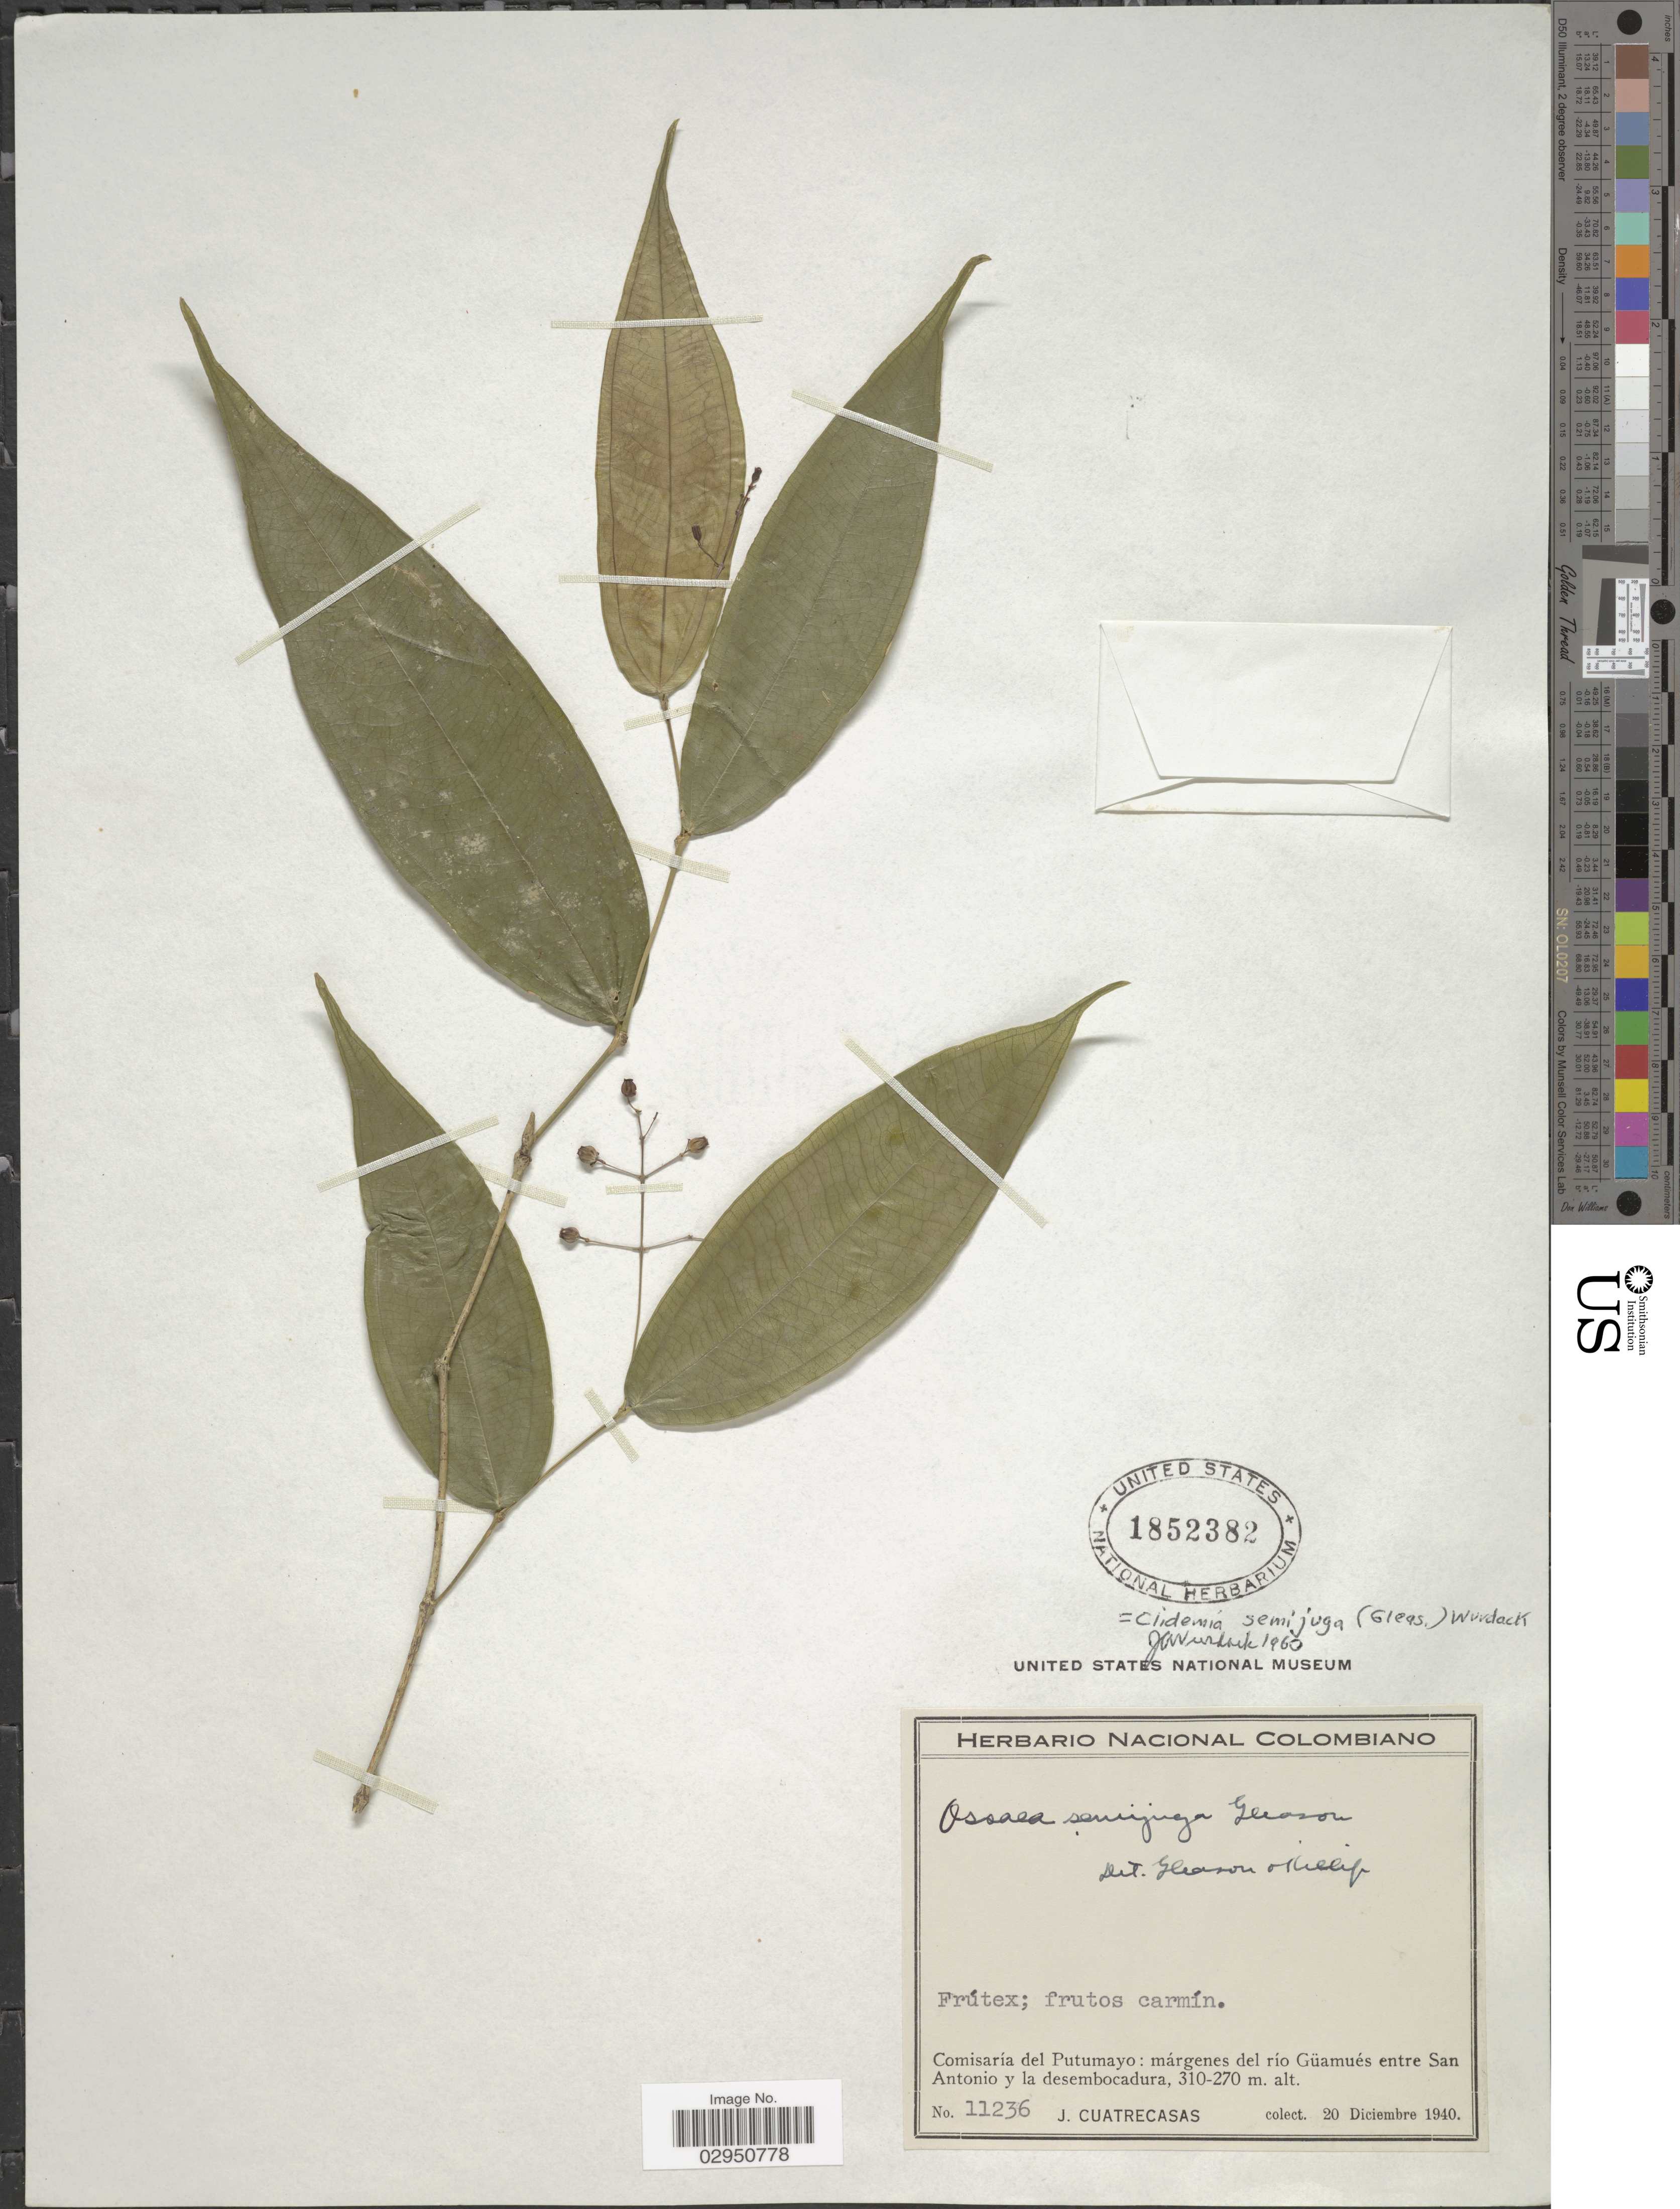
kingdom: Plantae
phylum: Tracheophyta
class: Magnoliopsida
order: Myrtales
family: Melastomataceae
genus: Clidemia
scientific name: Clidemia semijuga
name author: (Gleason) Wurdack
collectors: J. Cuatrecasas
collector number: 11236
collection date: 1940-12-20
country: Colombia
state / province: Putumayo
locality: Comisaría del Putumayo: márgenes del río Güamués entre San Antonio y la desembocadura.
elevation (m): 270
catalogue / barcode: US 1852382